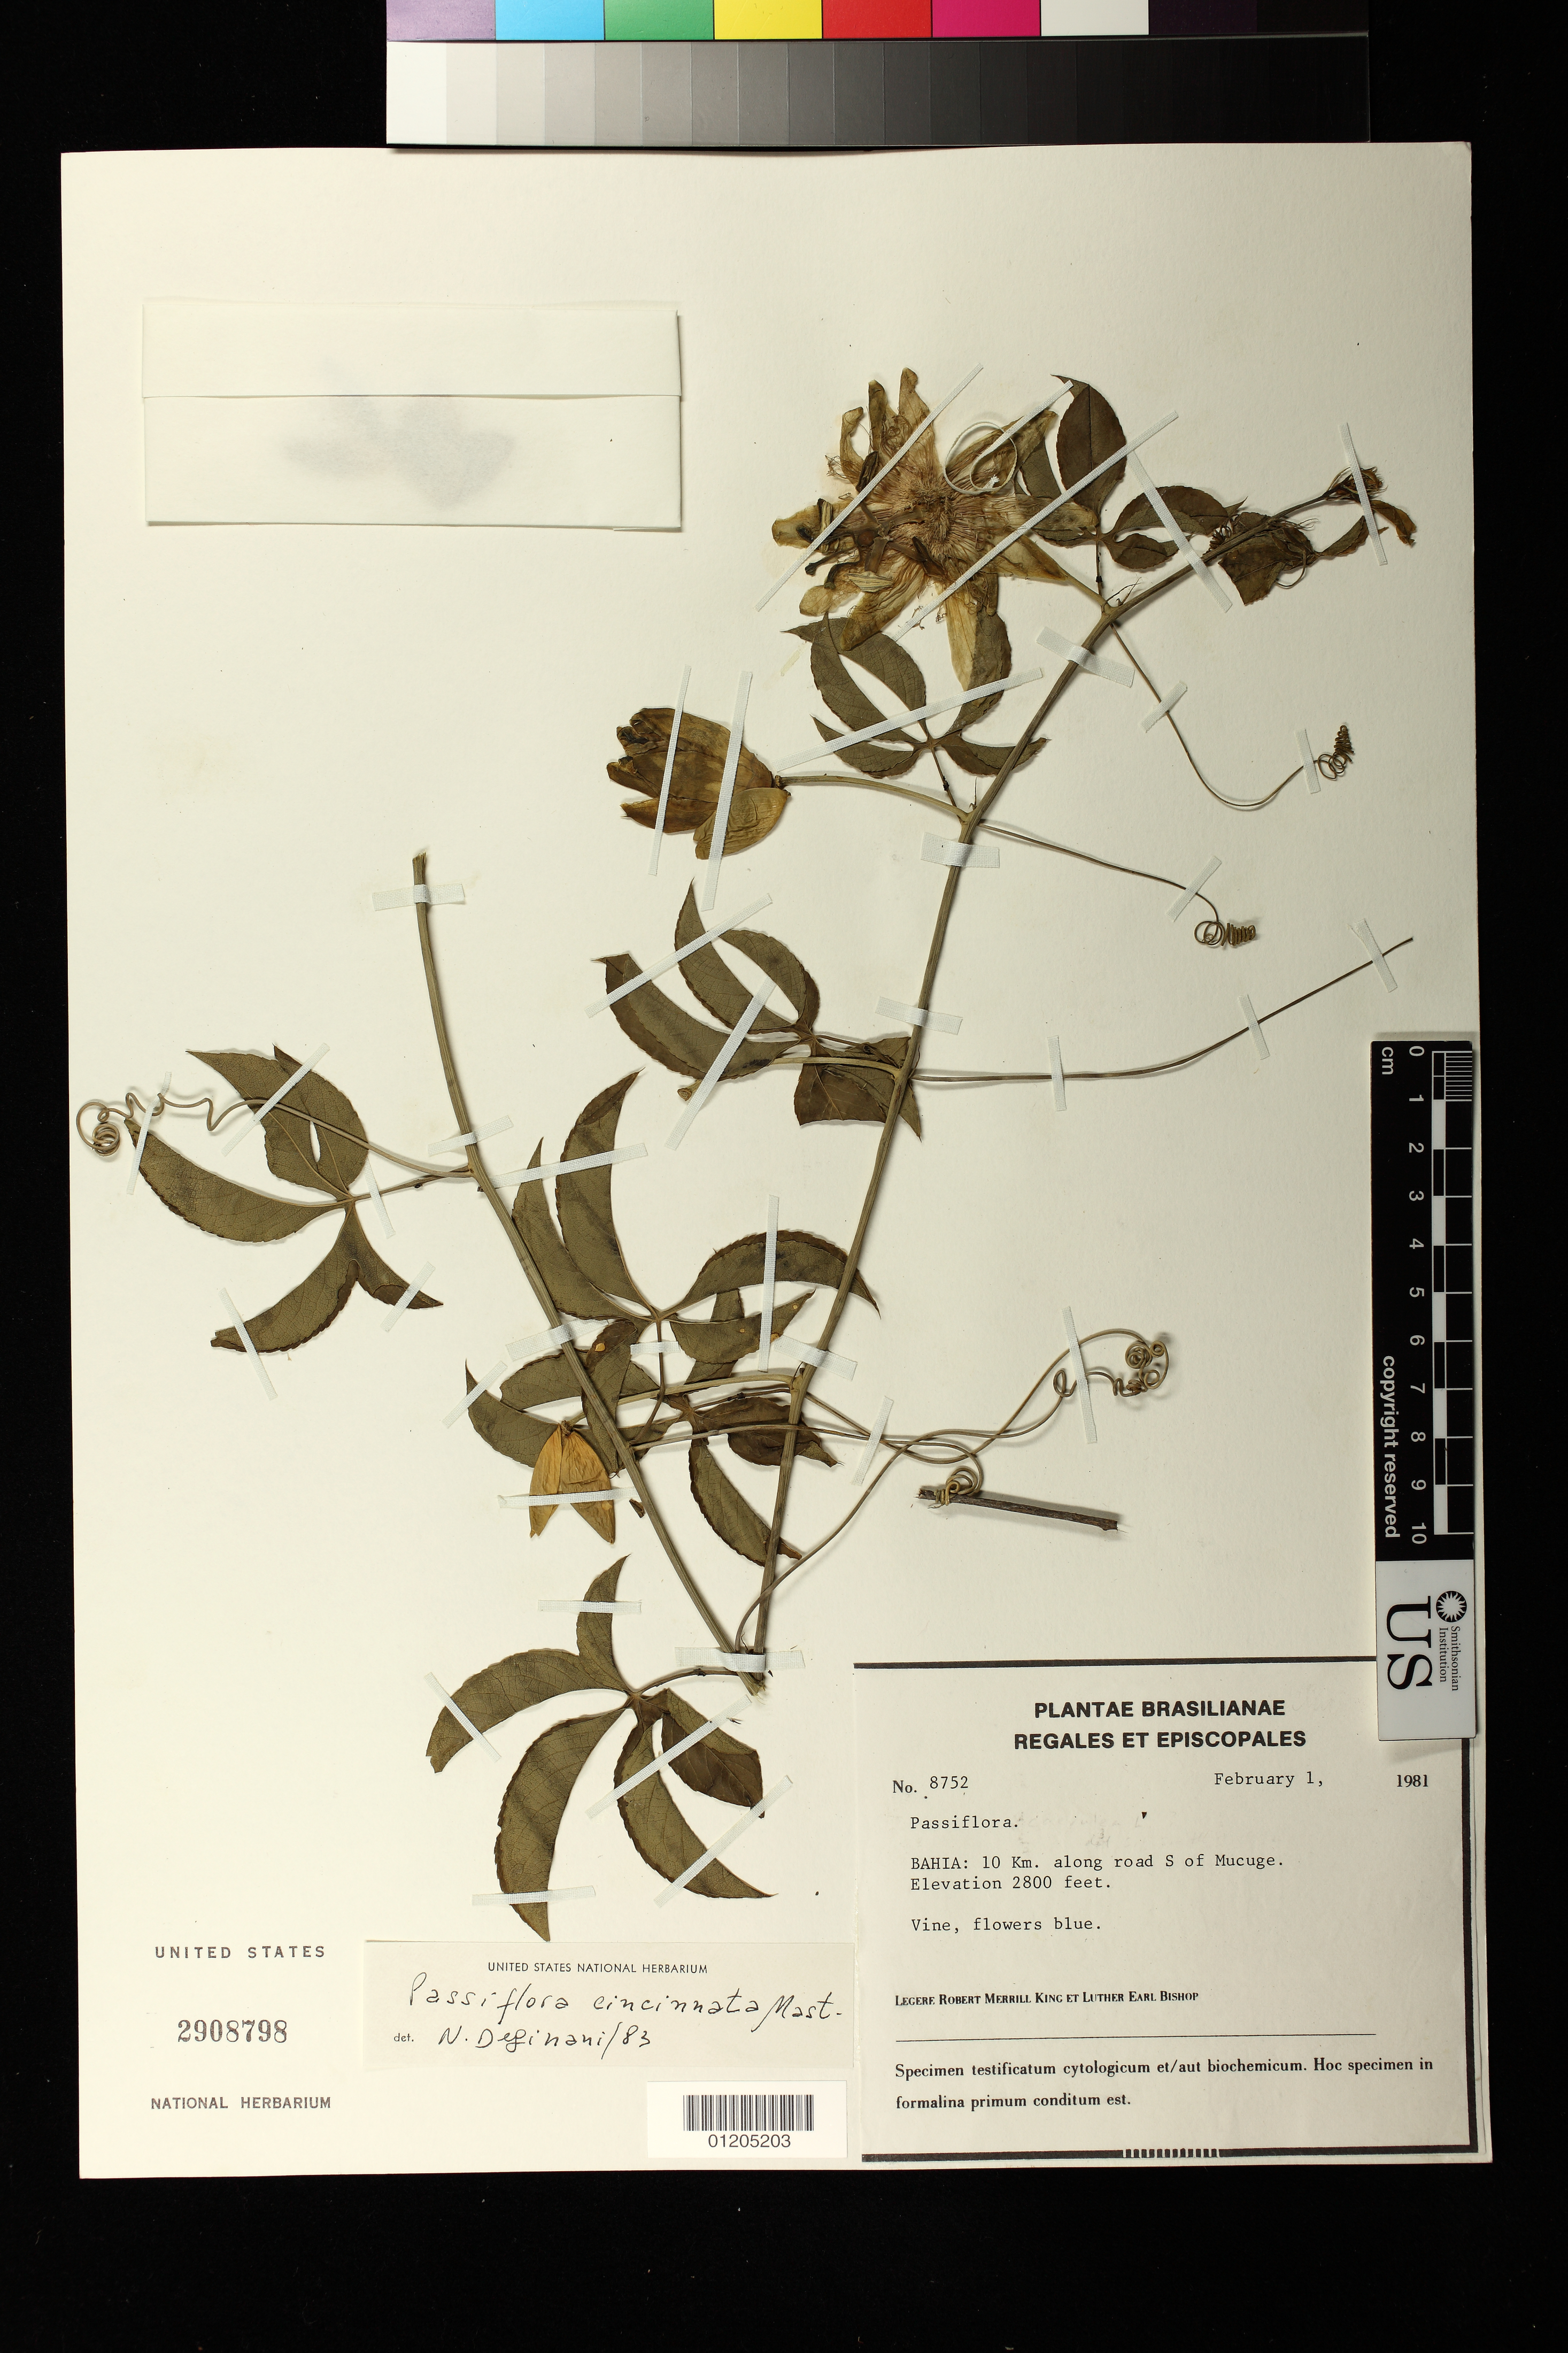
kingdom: Plantae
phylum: Tracheophyta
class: Magnoliopsida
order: Malpighiales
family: Passifloraceae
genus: Passiflora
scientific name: Passiflora cincinnata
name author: Mast.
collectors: R. M. King & L. E. Bishop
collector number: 8752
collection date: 1981-02-01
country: Brazil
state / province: Bahia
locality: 10 Km. along road S of Mucuge.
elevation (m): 853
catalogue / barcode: US 2908798